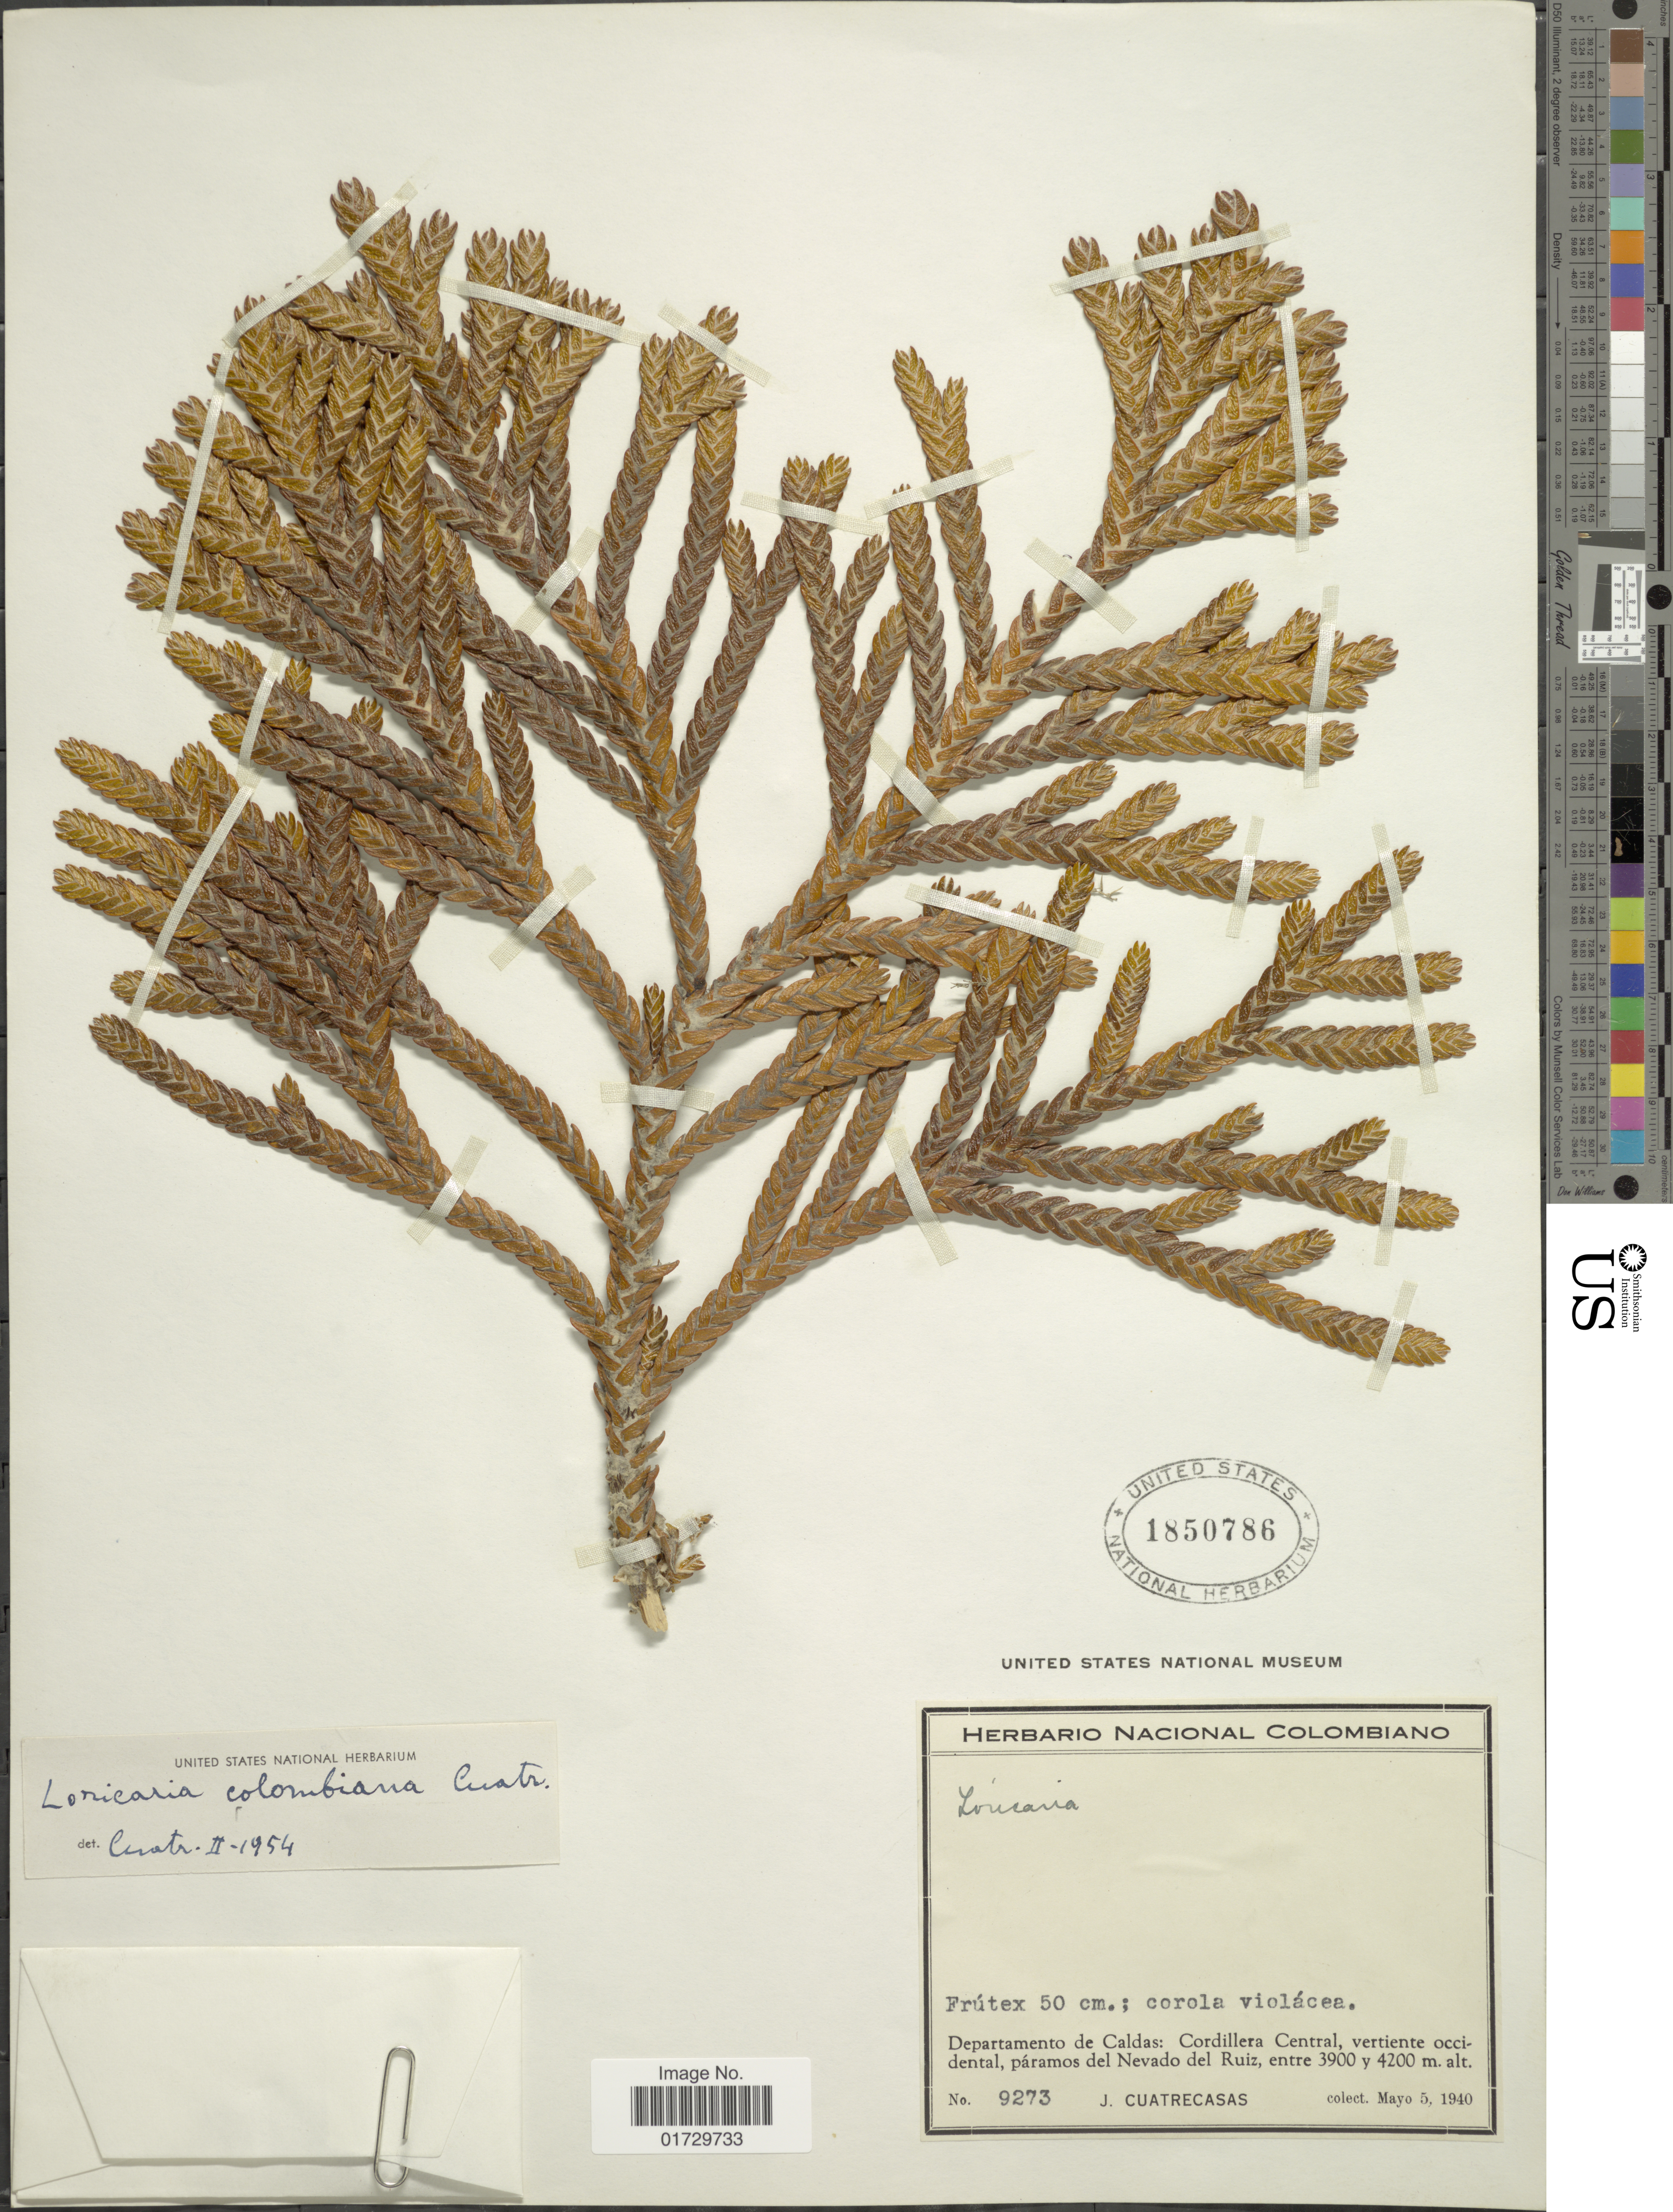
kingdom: Plantae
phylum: Tracheophyta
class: Magnoliopsida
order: Asterales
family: Asteraceae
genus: Loricaria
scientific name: Loricaria colombiana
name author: Cuatrec.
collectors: J. Cuatrecasas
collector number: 9273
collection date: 1940-05-05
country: Colombia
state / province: Caldas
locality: Cordillera Central, vertiente occidental, paramos del Nevado del Ruiz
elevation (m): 3900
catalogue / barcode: US 1850786